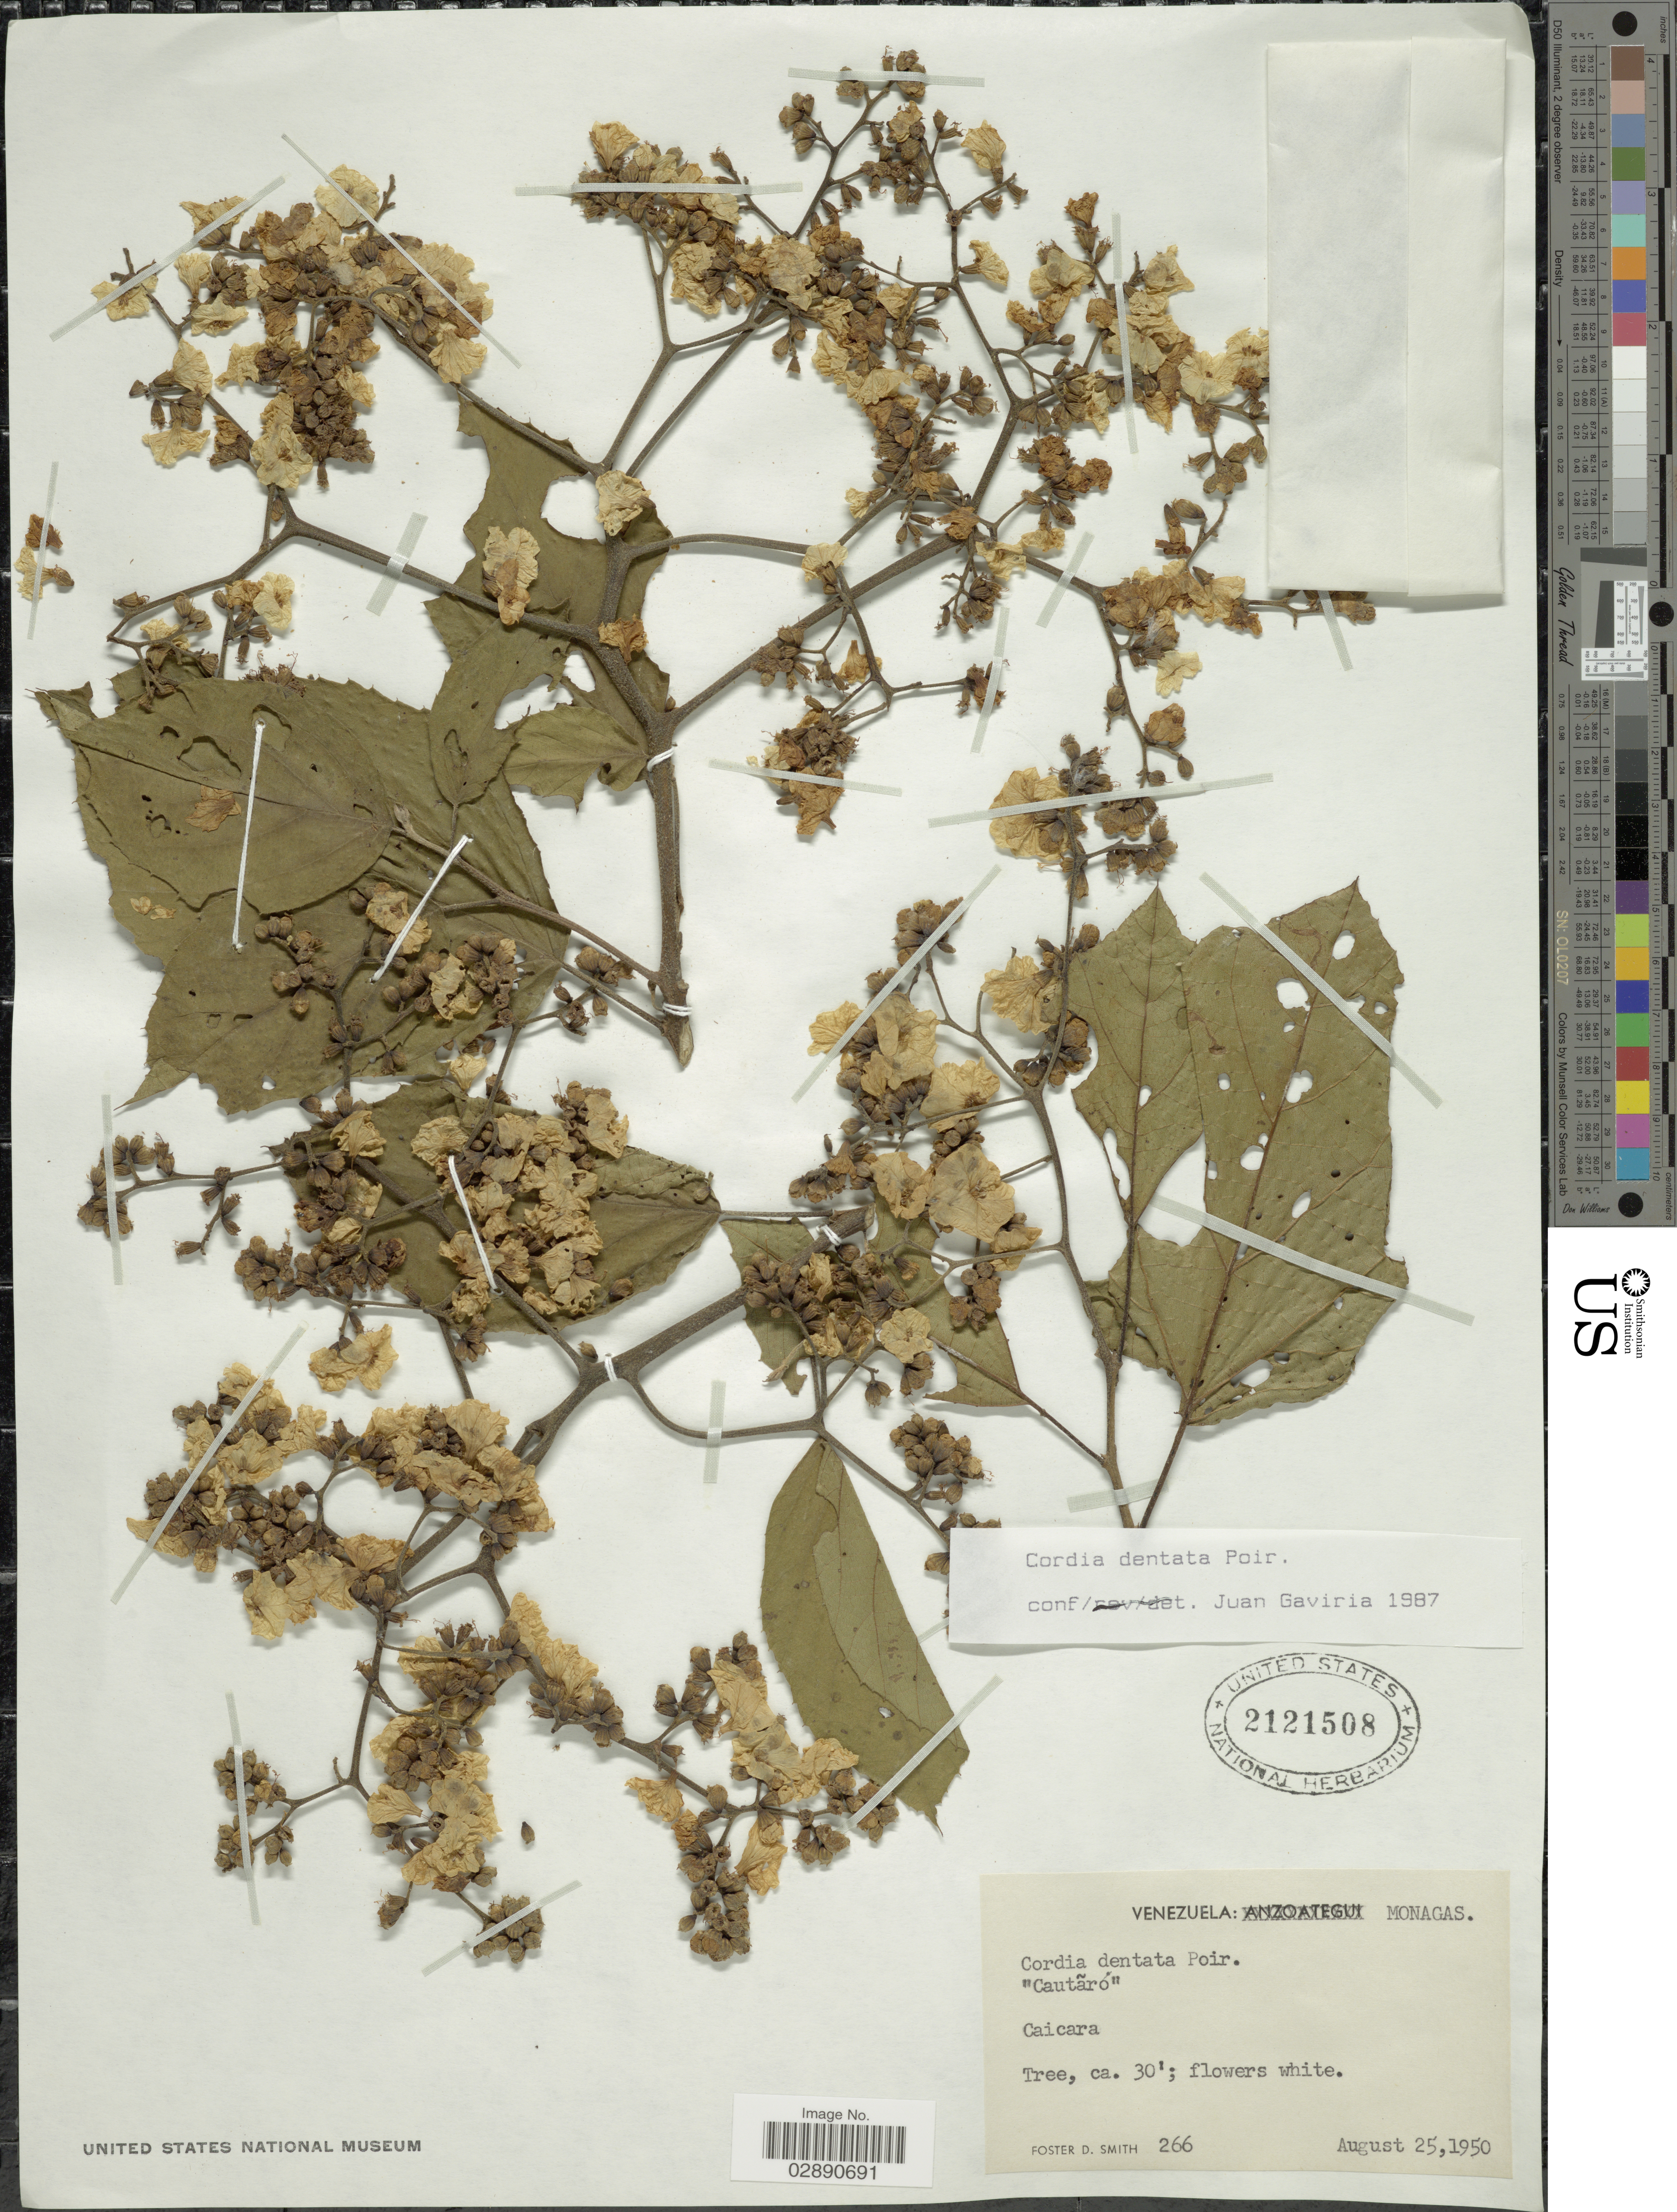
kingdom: Plantae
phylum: Tracheophyta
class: Magnoliopsida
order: Boraginales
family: Cordiaceae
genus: Cordia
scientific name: Cordia dentata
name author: Poir.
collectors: F. Smith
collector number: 266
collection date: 1950-08-25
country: Venezuela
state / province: Monagas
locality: Caicara.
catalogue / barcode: US 2121508